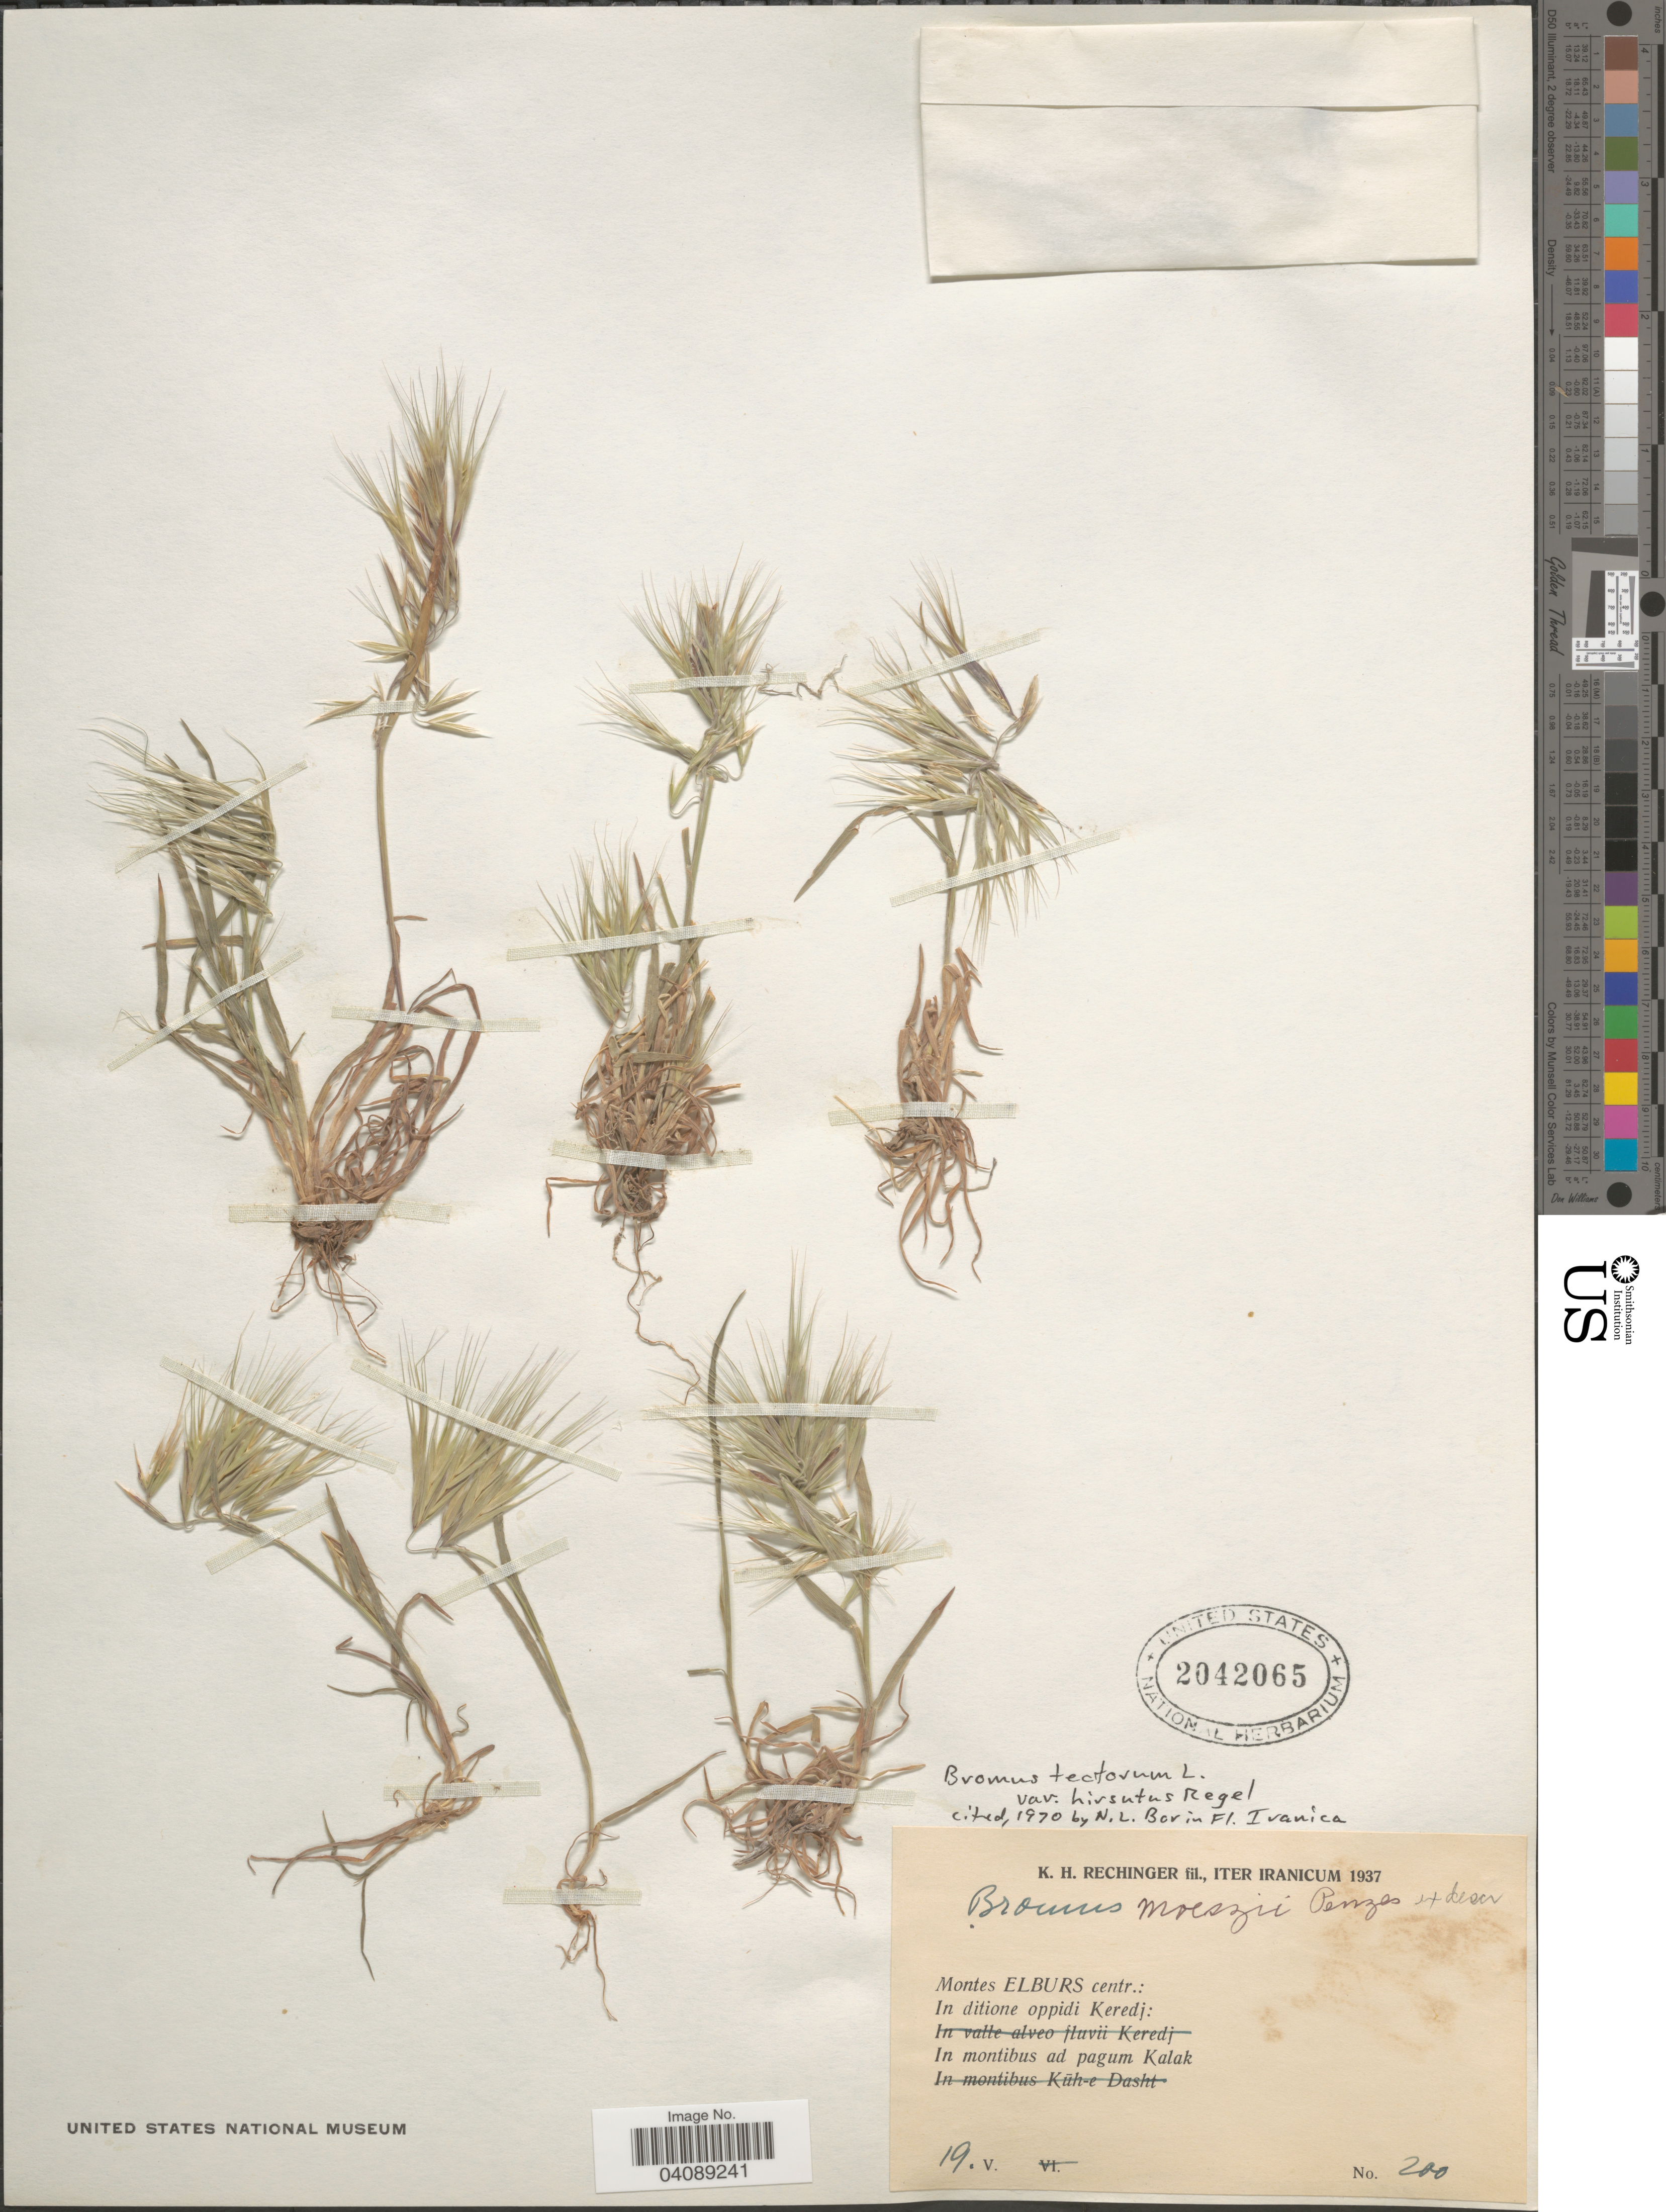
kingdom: Plantae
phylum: Tracheophyta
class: Liliopsida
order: Poales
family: Poaceae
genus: Bromus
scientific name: Bromus tectorum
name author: L.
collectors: K. H. Rechinger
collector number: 200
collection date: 1937-05-19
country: Iran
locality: Iter Iranicum 1937. Montes Elburs centr.: In ditione oppidi Keredj: In montibus ad pagum Kalak.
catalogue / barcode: US 2042065